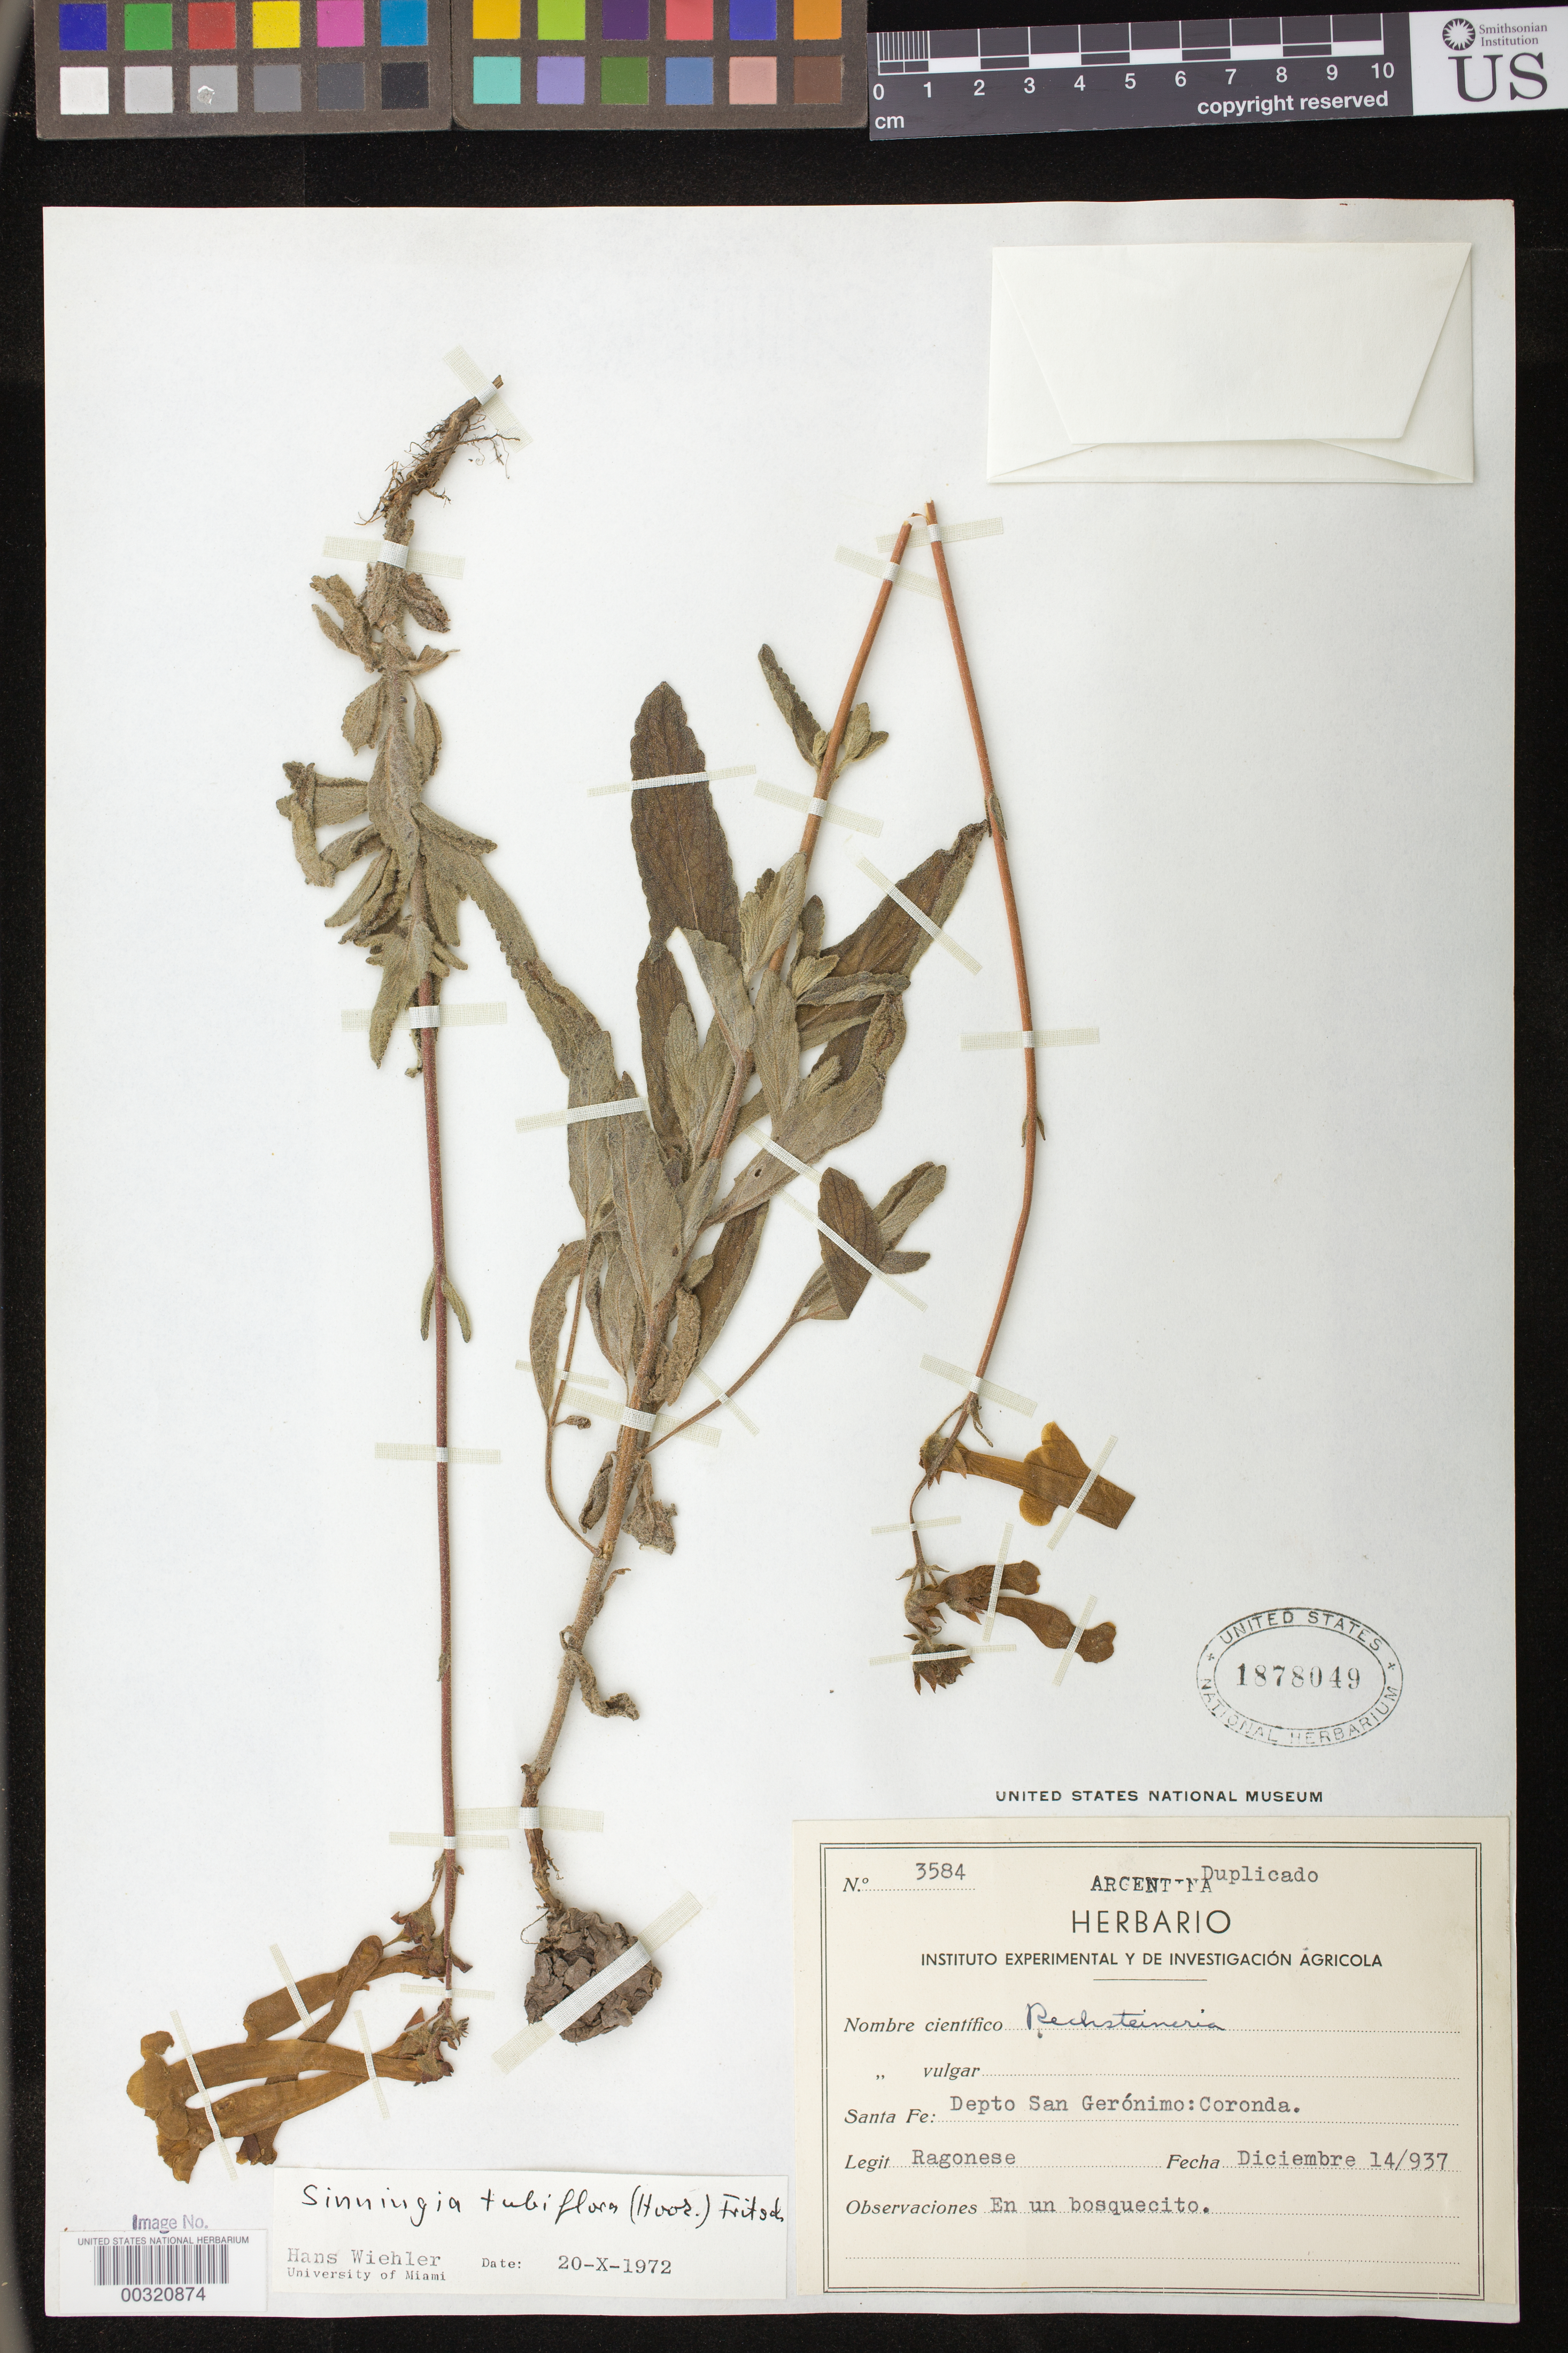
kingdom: Plantae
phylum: Tracheophyta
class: Magnoliopsida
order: Lamiales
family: Gesneriaceae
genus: Sinningia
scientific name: Sinningia tubiflora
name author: (Hook.) Fritsch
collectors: A. Ragonese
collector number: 3584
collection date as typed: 14 Dec 1937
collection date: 1937-12-14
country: Argentina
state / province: Santa Fe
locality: Dept. San Geronimo, Coronda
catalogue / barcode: US 1878049